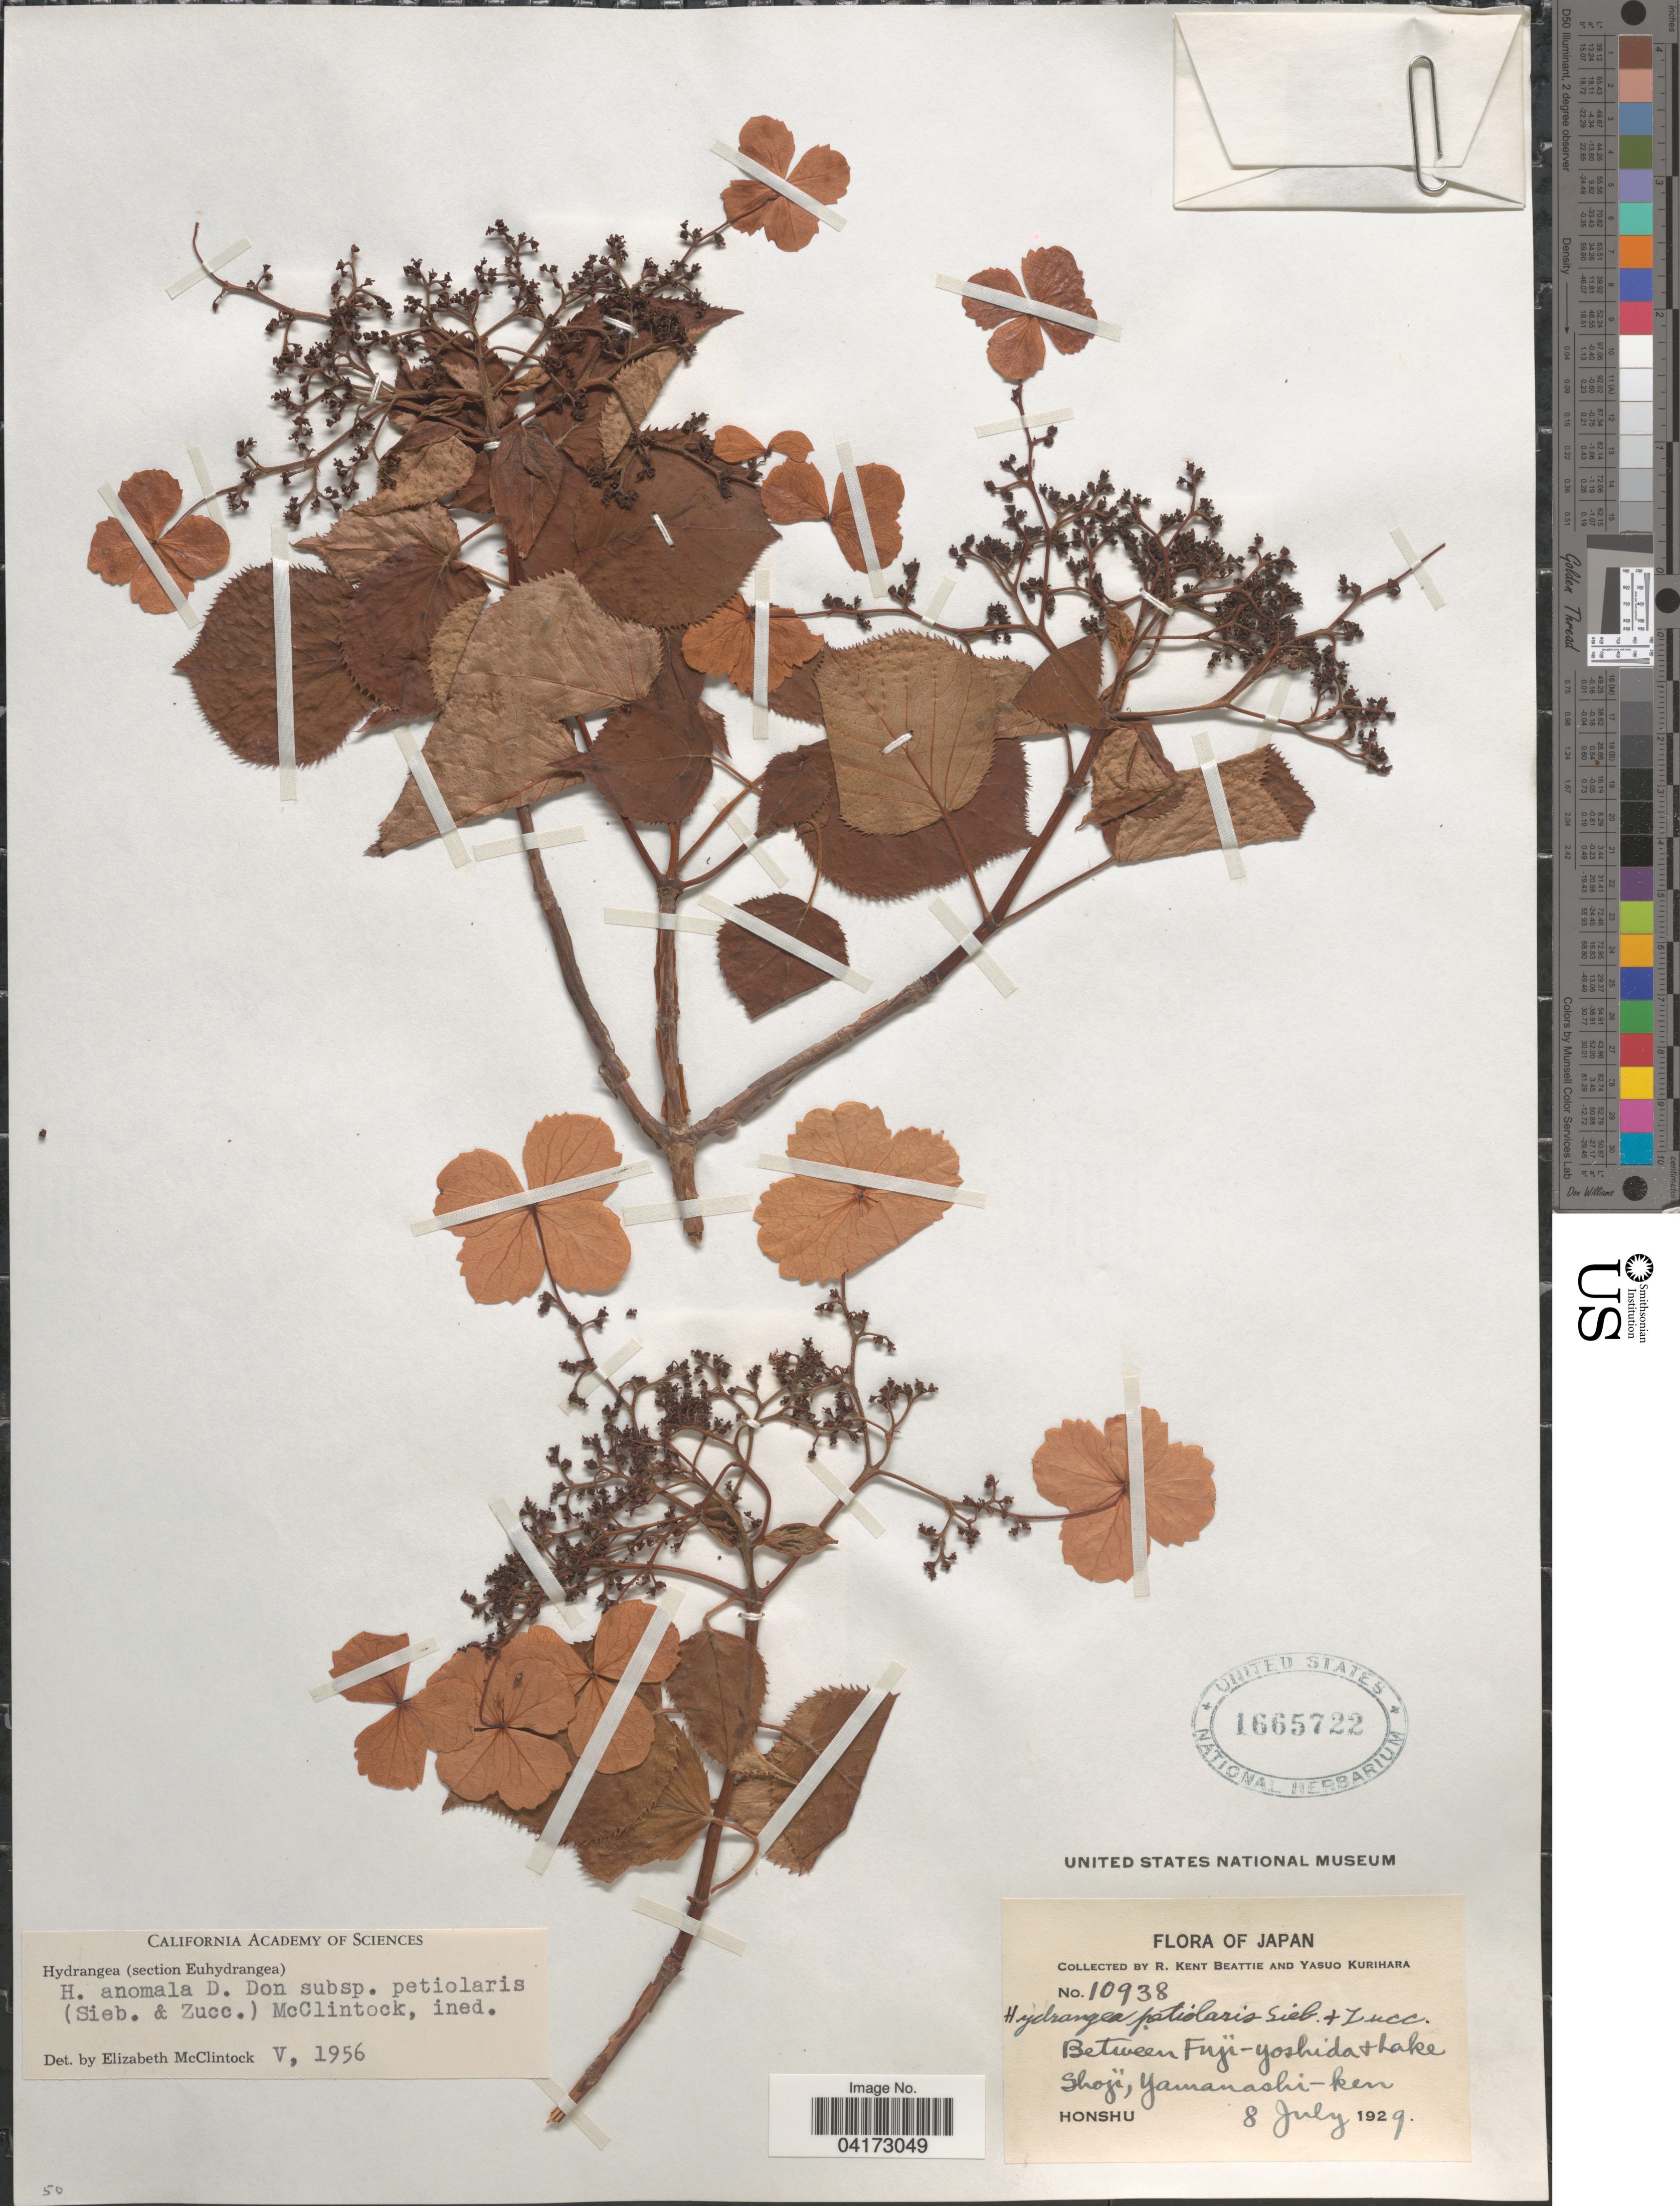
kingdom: Plantae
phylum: Tracheophyta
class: Magnoliopsida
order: Cornales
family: Hydrangeaceae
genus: Hydrangea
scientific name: Hydrangea anomala subsp. petiolaris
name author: (Siebold & Zucc.) E. M. McClint.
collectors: R. K. Beattie & Y. Kurihara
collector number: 10938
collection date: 1929-07-08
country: Japan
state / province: Yamanasi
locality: Between Fuji-yoshida + Lake Shoji, Yamanashi-ken. Honshu.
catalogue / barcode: US 1665722